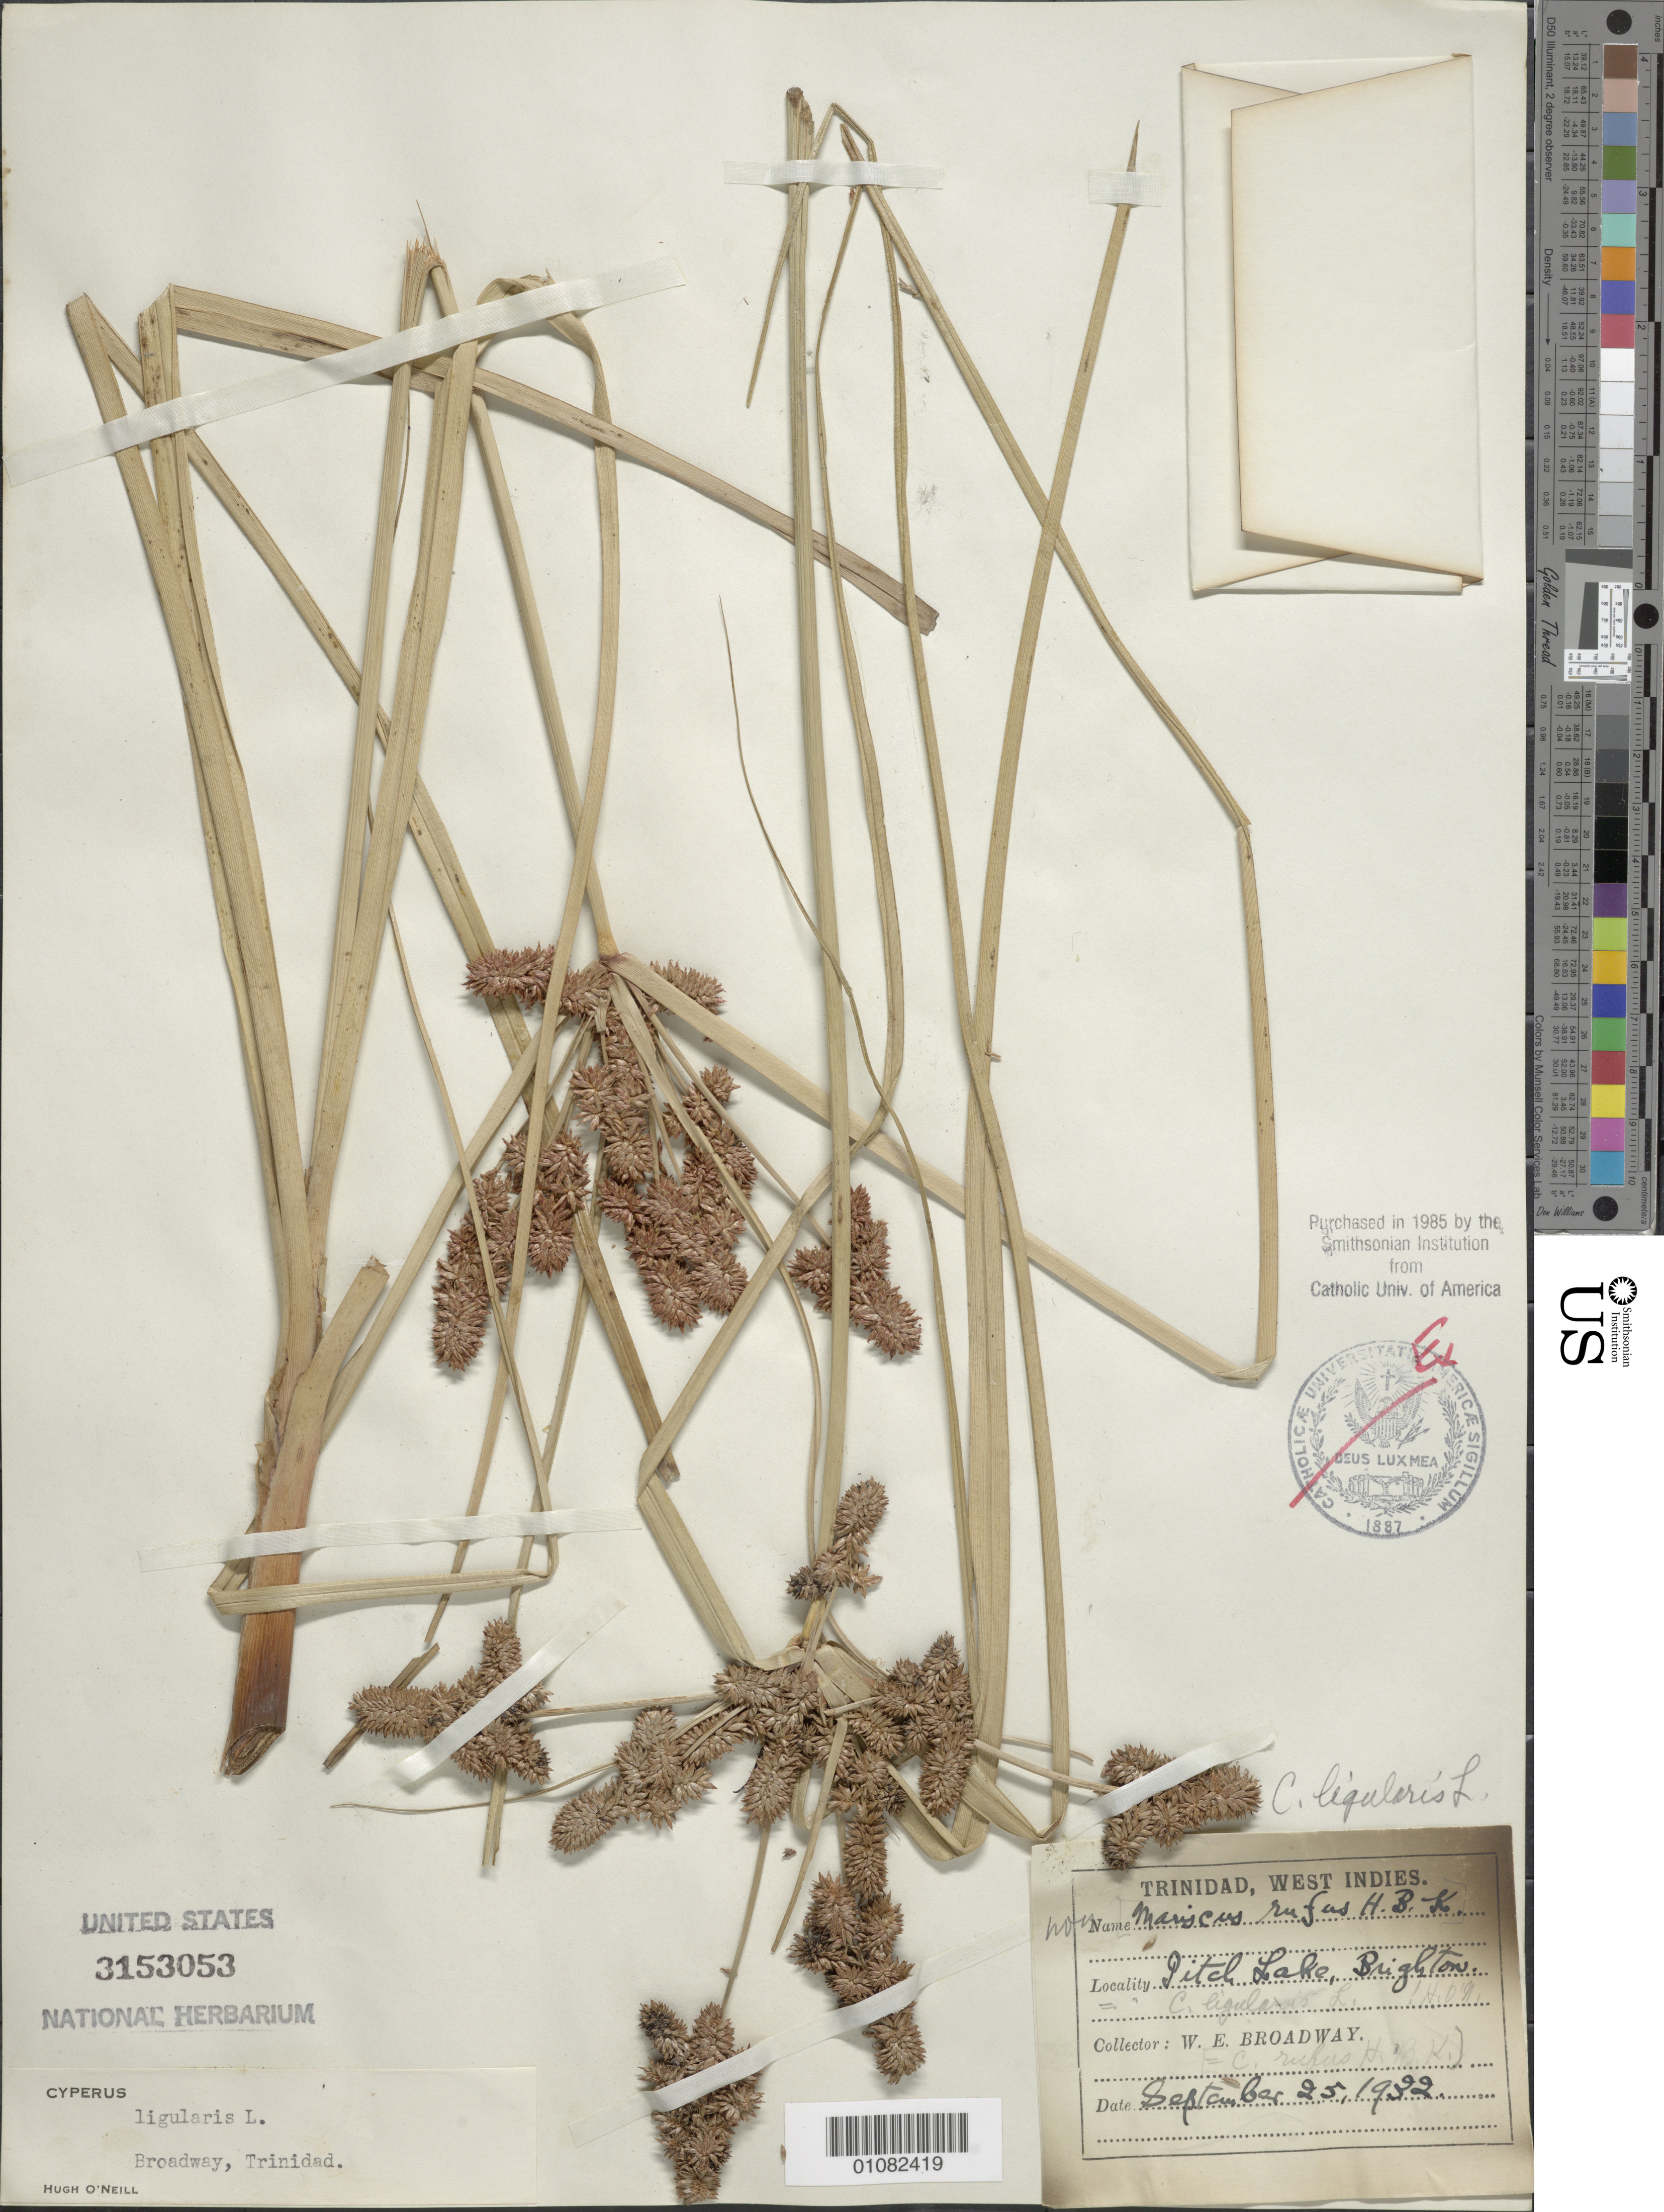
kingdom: Plantae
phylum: Tracheophyta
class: Liliopsida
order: Poales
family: Cyperaceae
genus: Cyperus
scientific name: Cyperus ligularis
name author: L.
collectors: W. E. Broadway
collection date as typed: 25 Sep 1932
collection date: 1932-09-25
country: Trinidad and Tobago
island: Trinidad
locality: Pitch Lake, Brighton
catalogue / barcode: US 3153053